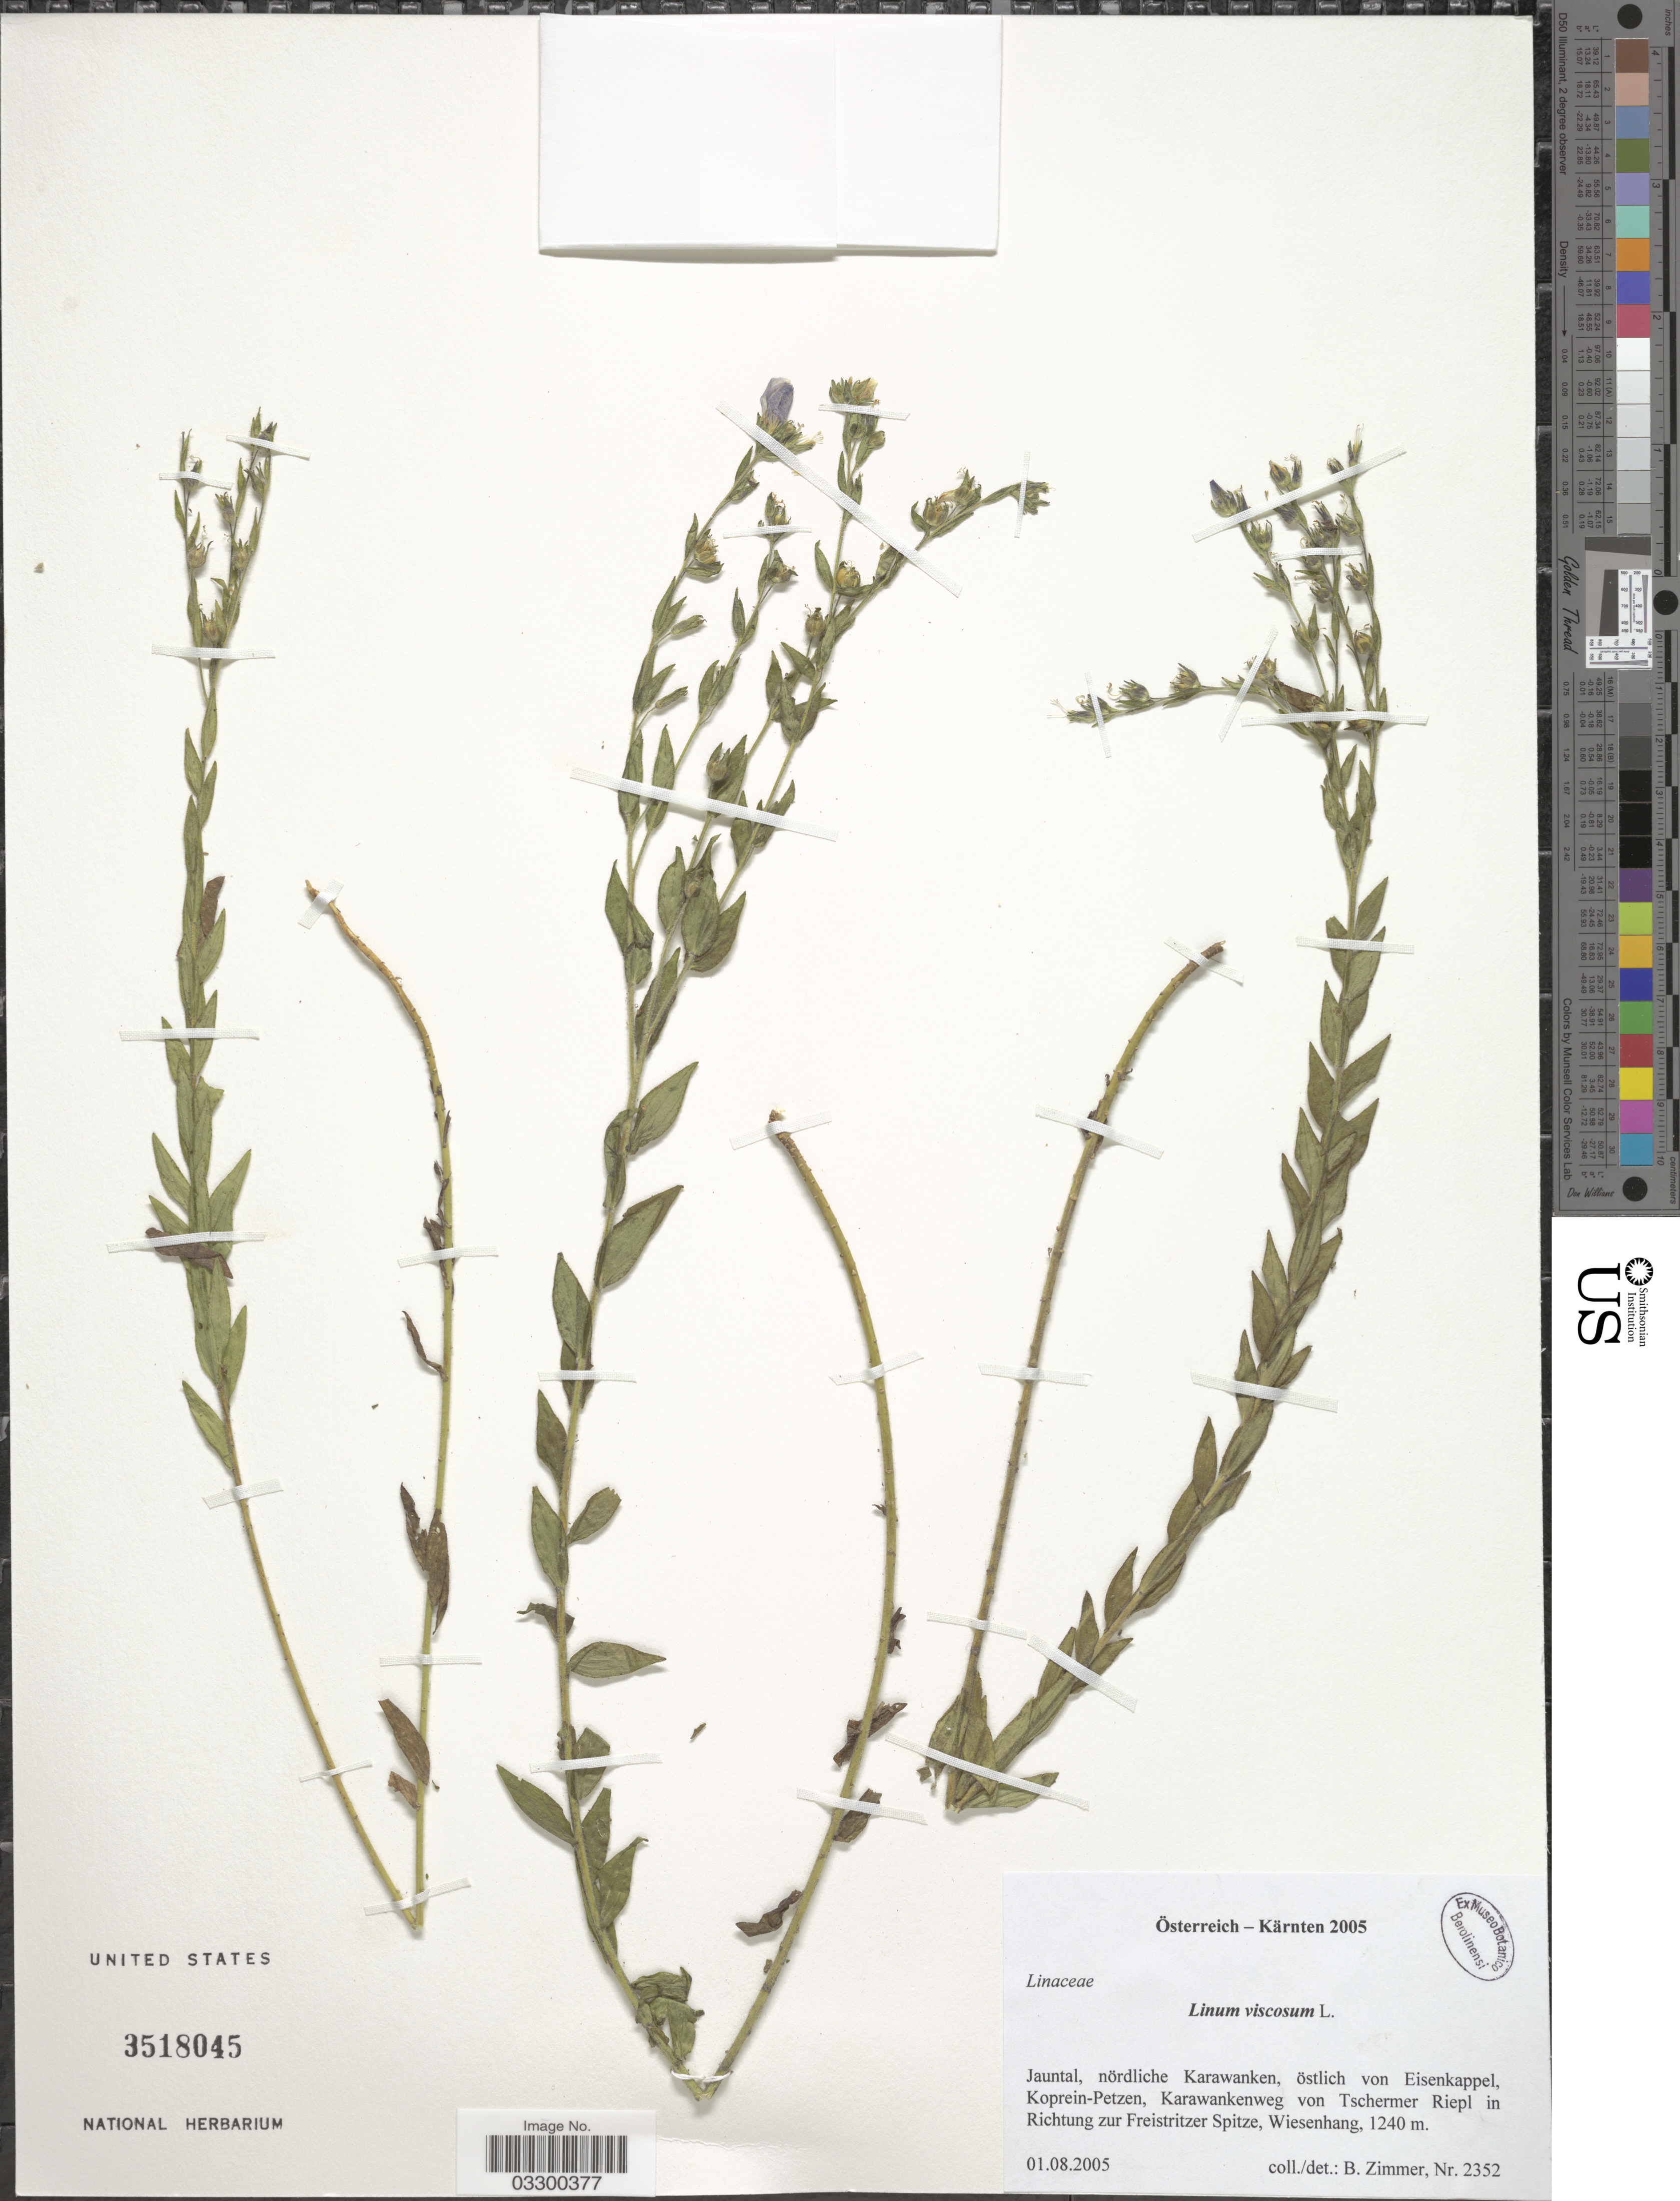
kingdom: Plantae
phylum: Tracheophyta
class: Magnoliopsida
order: Malpighiales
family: Linaceae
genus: Linum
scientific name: Linum viscosum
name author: L.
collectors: B. Zimmer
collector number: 2352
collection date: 2005-08-01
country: Austria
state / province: Karnten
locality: Österreich - Kärnten. Jauntal, nördliche Karawanken, östlich von Eisenkappel, Koprein-Petzen, Karawankenweg von Tschermer Riepl in Richtung zur Freistritzer Spitze, Wiesenhang.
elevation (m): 1240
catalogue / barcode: US 3518045